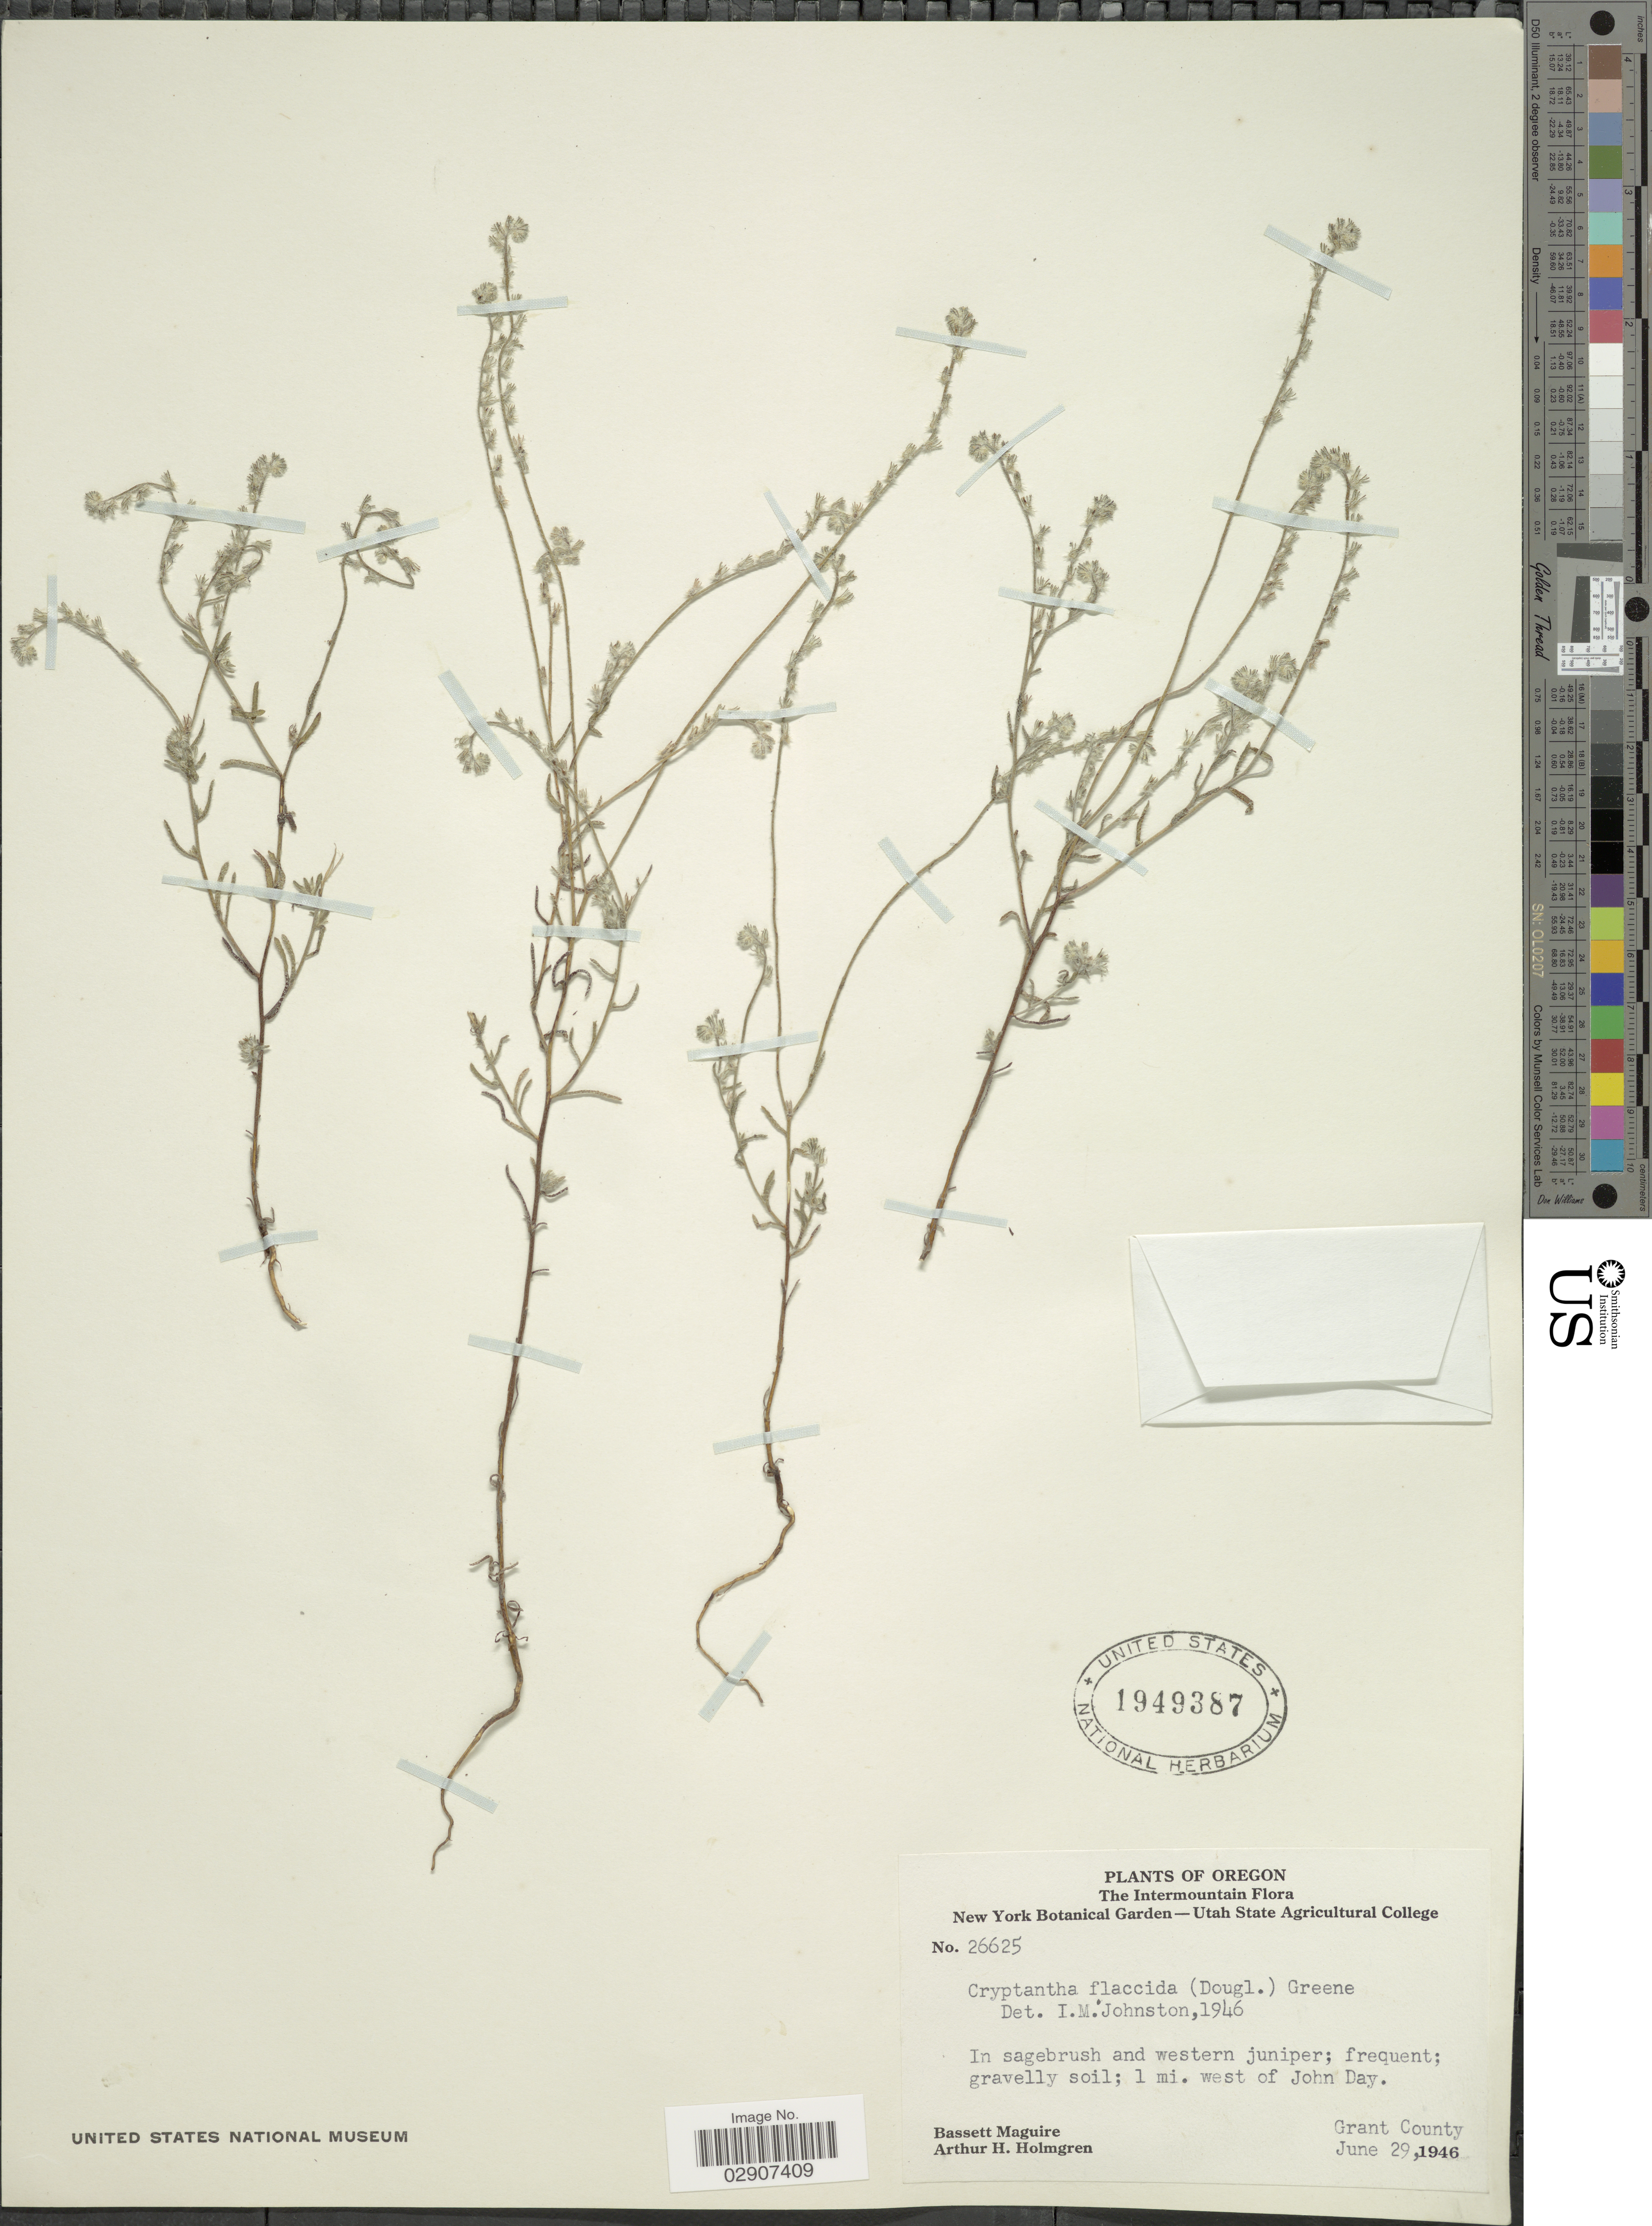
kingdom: Plantae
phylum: Tracheophyta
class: Magnoliopsida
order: Boraginales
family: Boraginaceae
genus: Cryptantha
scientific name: Cryptantha flaccida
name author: (Douglas ex Lehm.) Greene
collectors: B. Maguire & A. H. Holmgren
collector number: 26625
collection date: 1946-06-29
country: United States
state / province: Oregon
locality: The Intermountain, Grant County, 1 mi. west of John Day.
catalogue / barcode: US 1949387